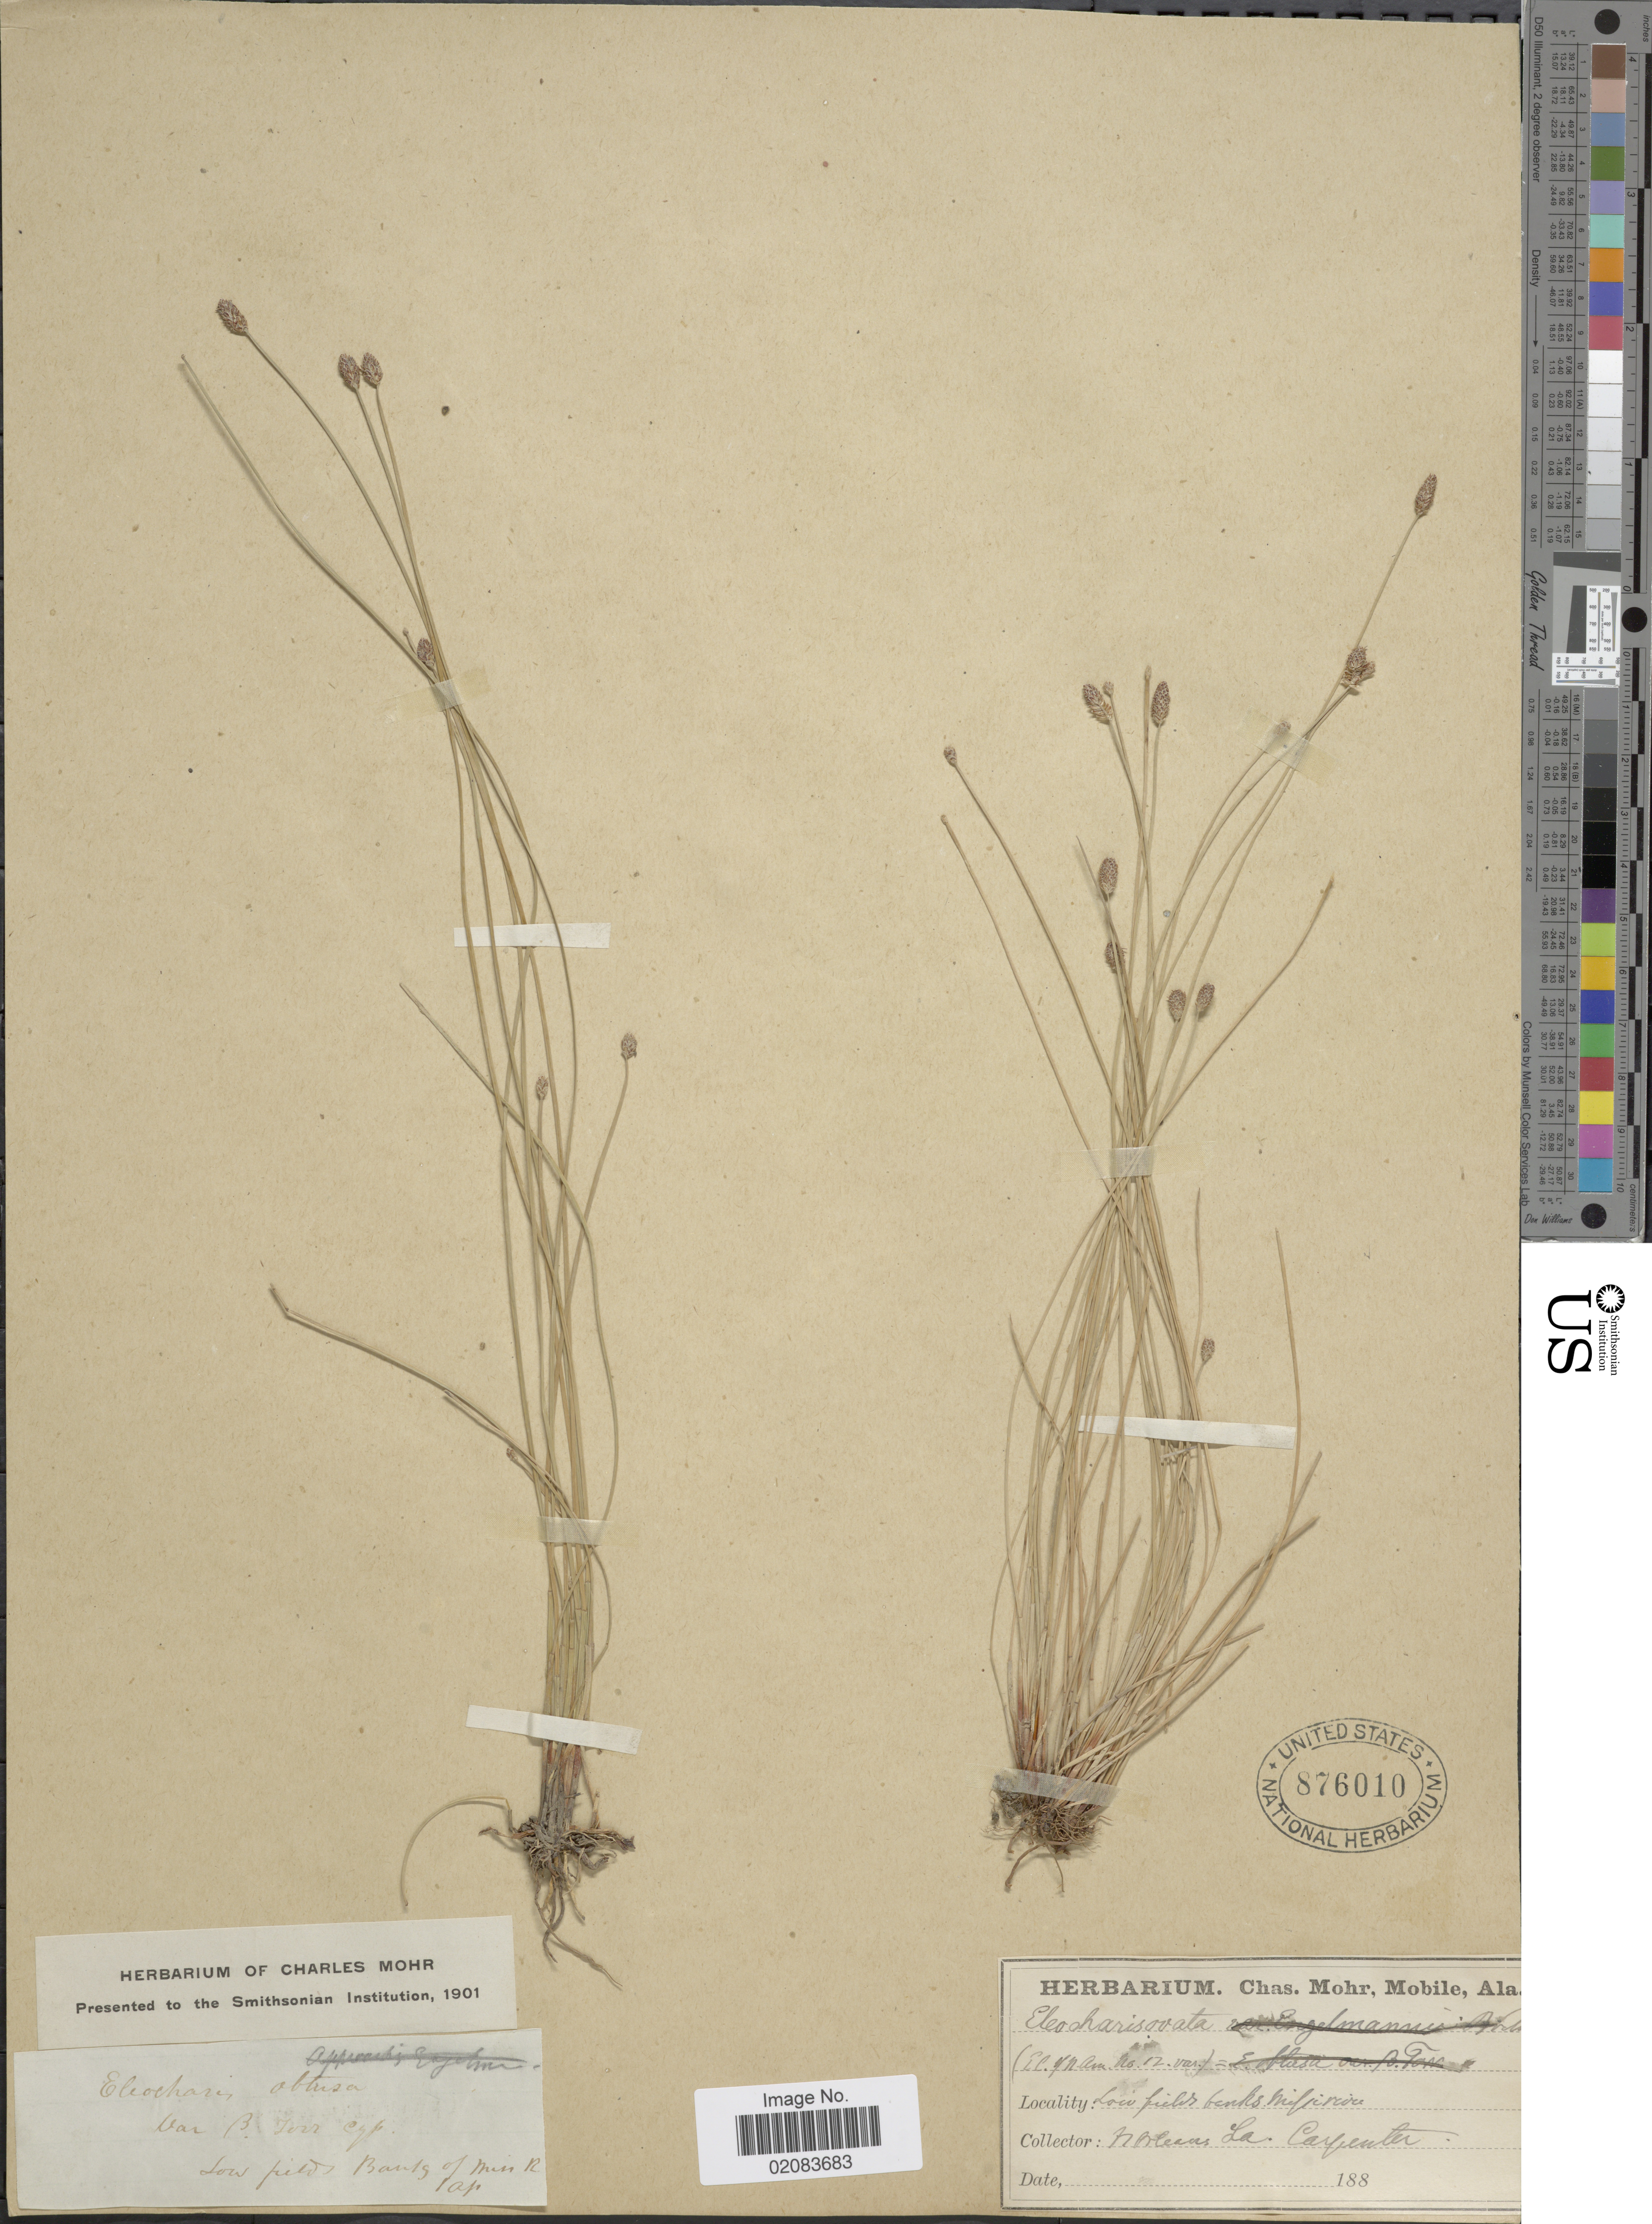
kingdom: Plantae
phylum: Tracheophyta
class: Liliopsida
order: Poales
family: Cyperaceae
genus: Eleocharis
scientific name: Eleocharis obtusa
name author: (Willd.) Schult.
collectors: ex herb. Charles Mohr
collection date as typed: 188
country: United States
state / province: Alabama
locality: Low fields banks Missi river.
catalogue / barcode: US 876010